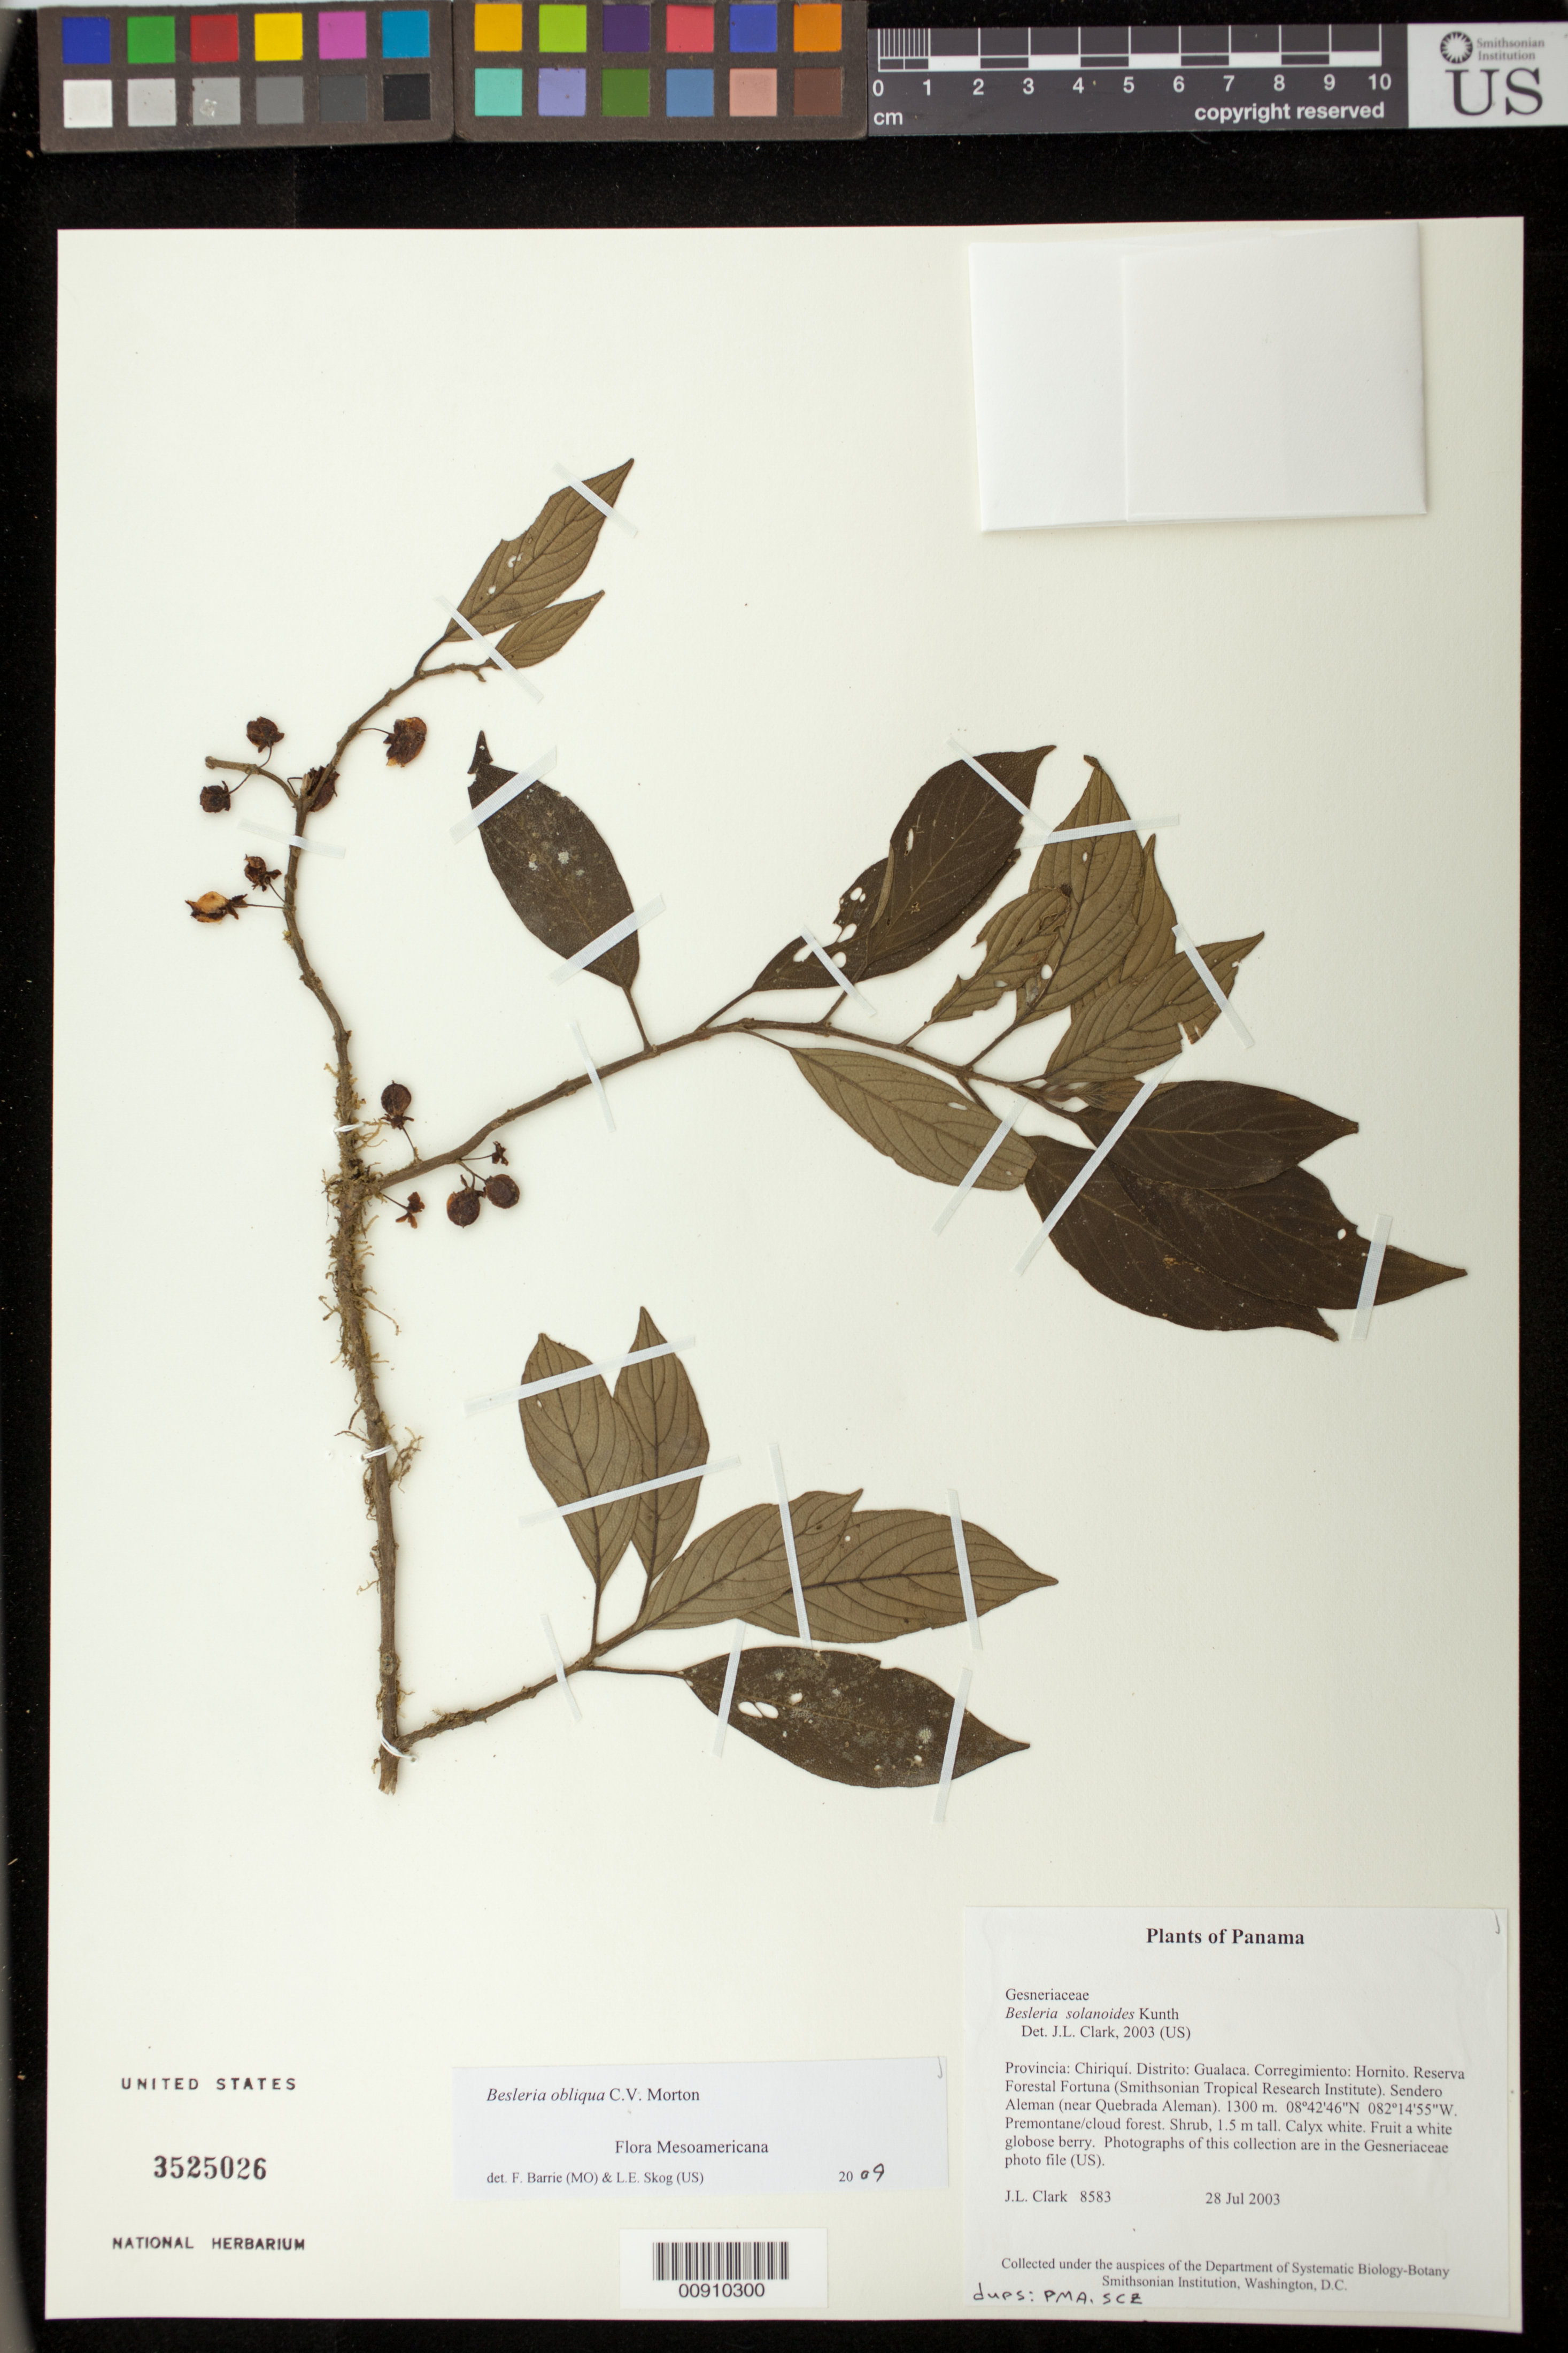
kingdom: Plantae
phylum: Tracheophyta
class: Magnoliopsida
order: Lamiales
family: Gesneriaceae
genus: Besleria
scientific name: Besleria obliqua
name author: C.V. Morton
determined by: Barrie, F. R.; Skog, Laurence E.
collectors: J. L. Clark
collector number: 8583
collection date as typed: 28 Jul 2003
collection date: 2003-07-28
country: Panama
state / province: Chiriquí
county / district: Gualaca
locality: Gualaca. Corregimiento: Hornito. Reserva Forestal Fortuna (Smithsonian Tropical Research Institute). Sendero Aleman (near Quebrada Aleman).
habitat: Premontane/cloud forest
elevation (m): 1300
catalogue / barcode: US 3525026